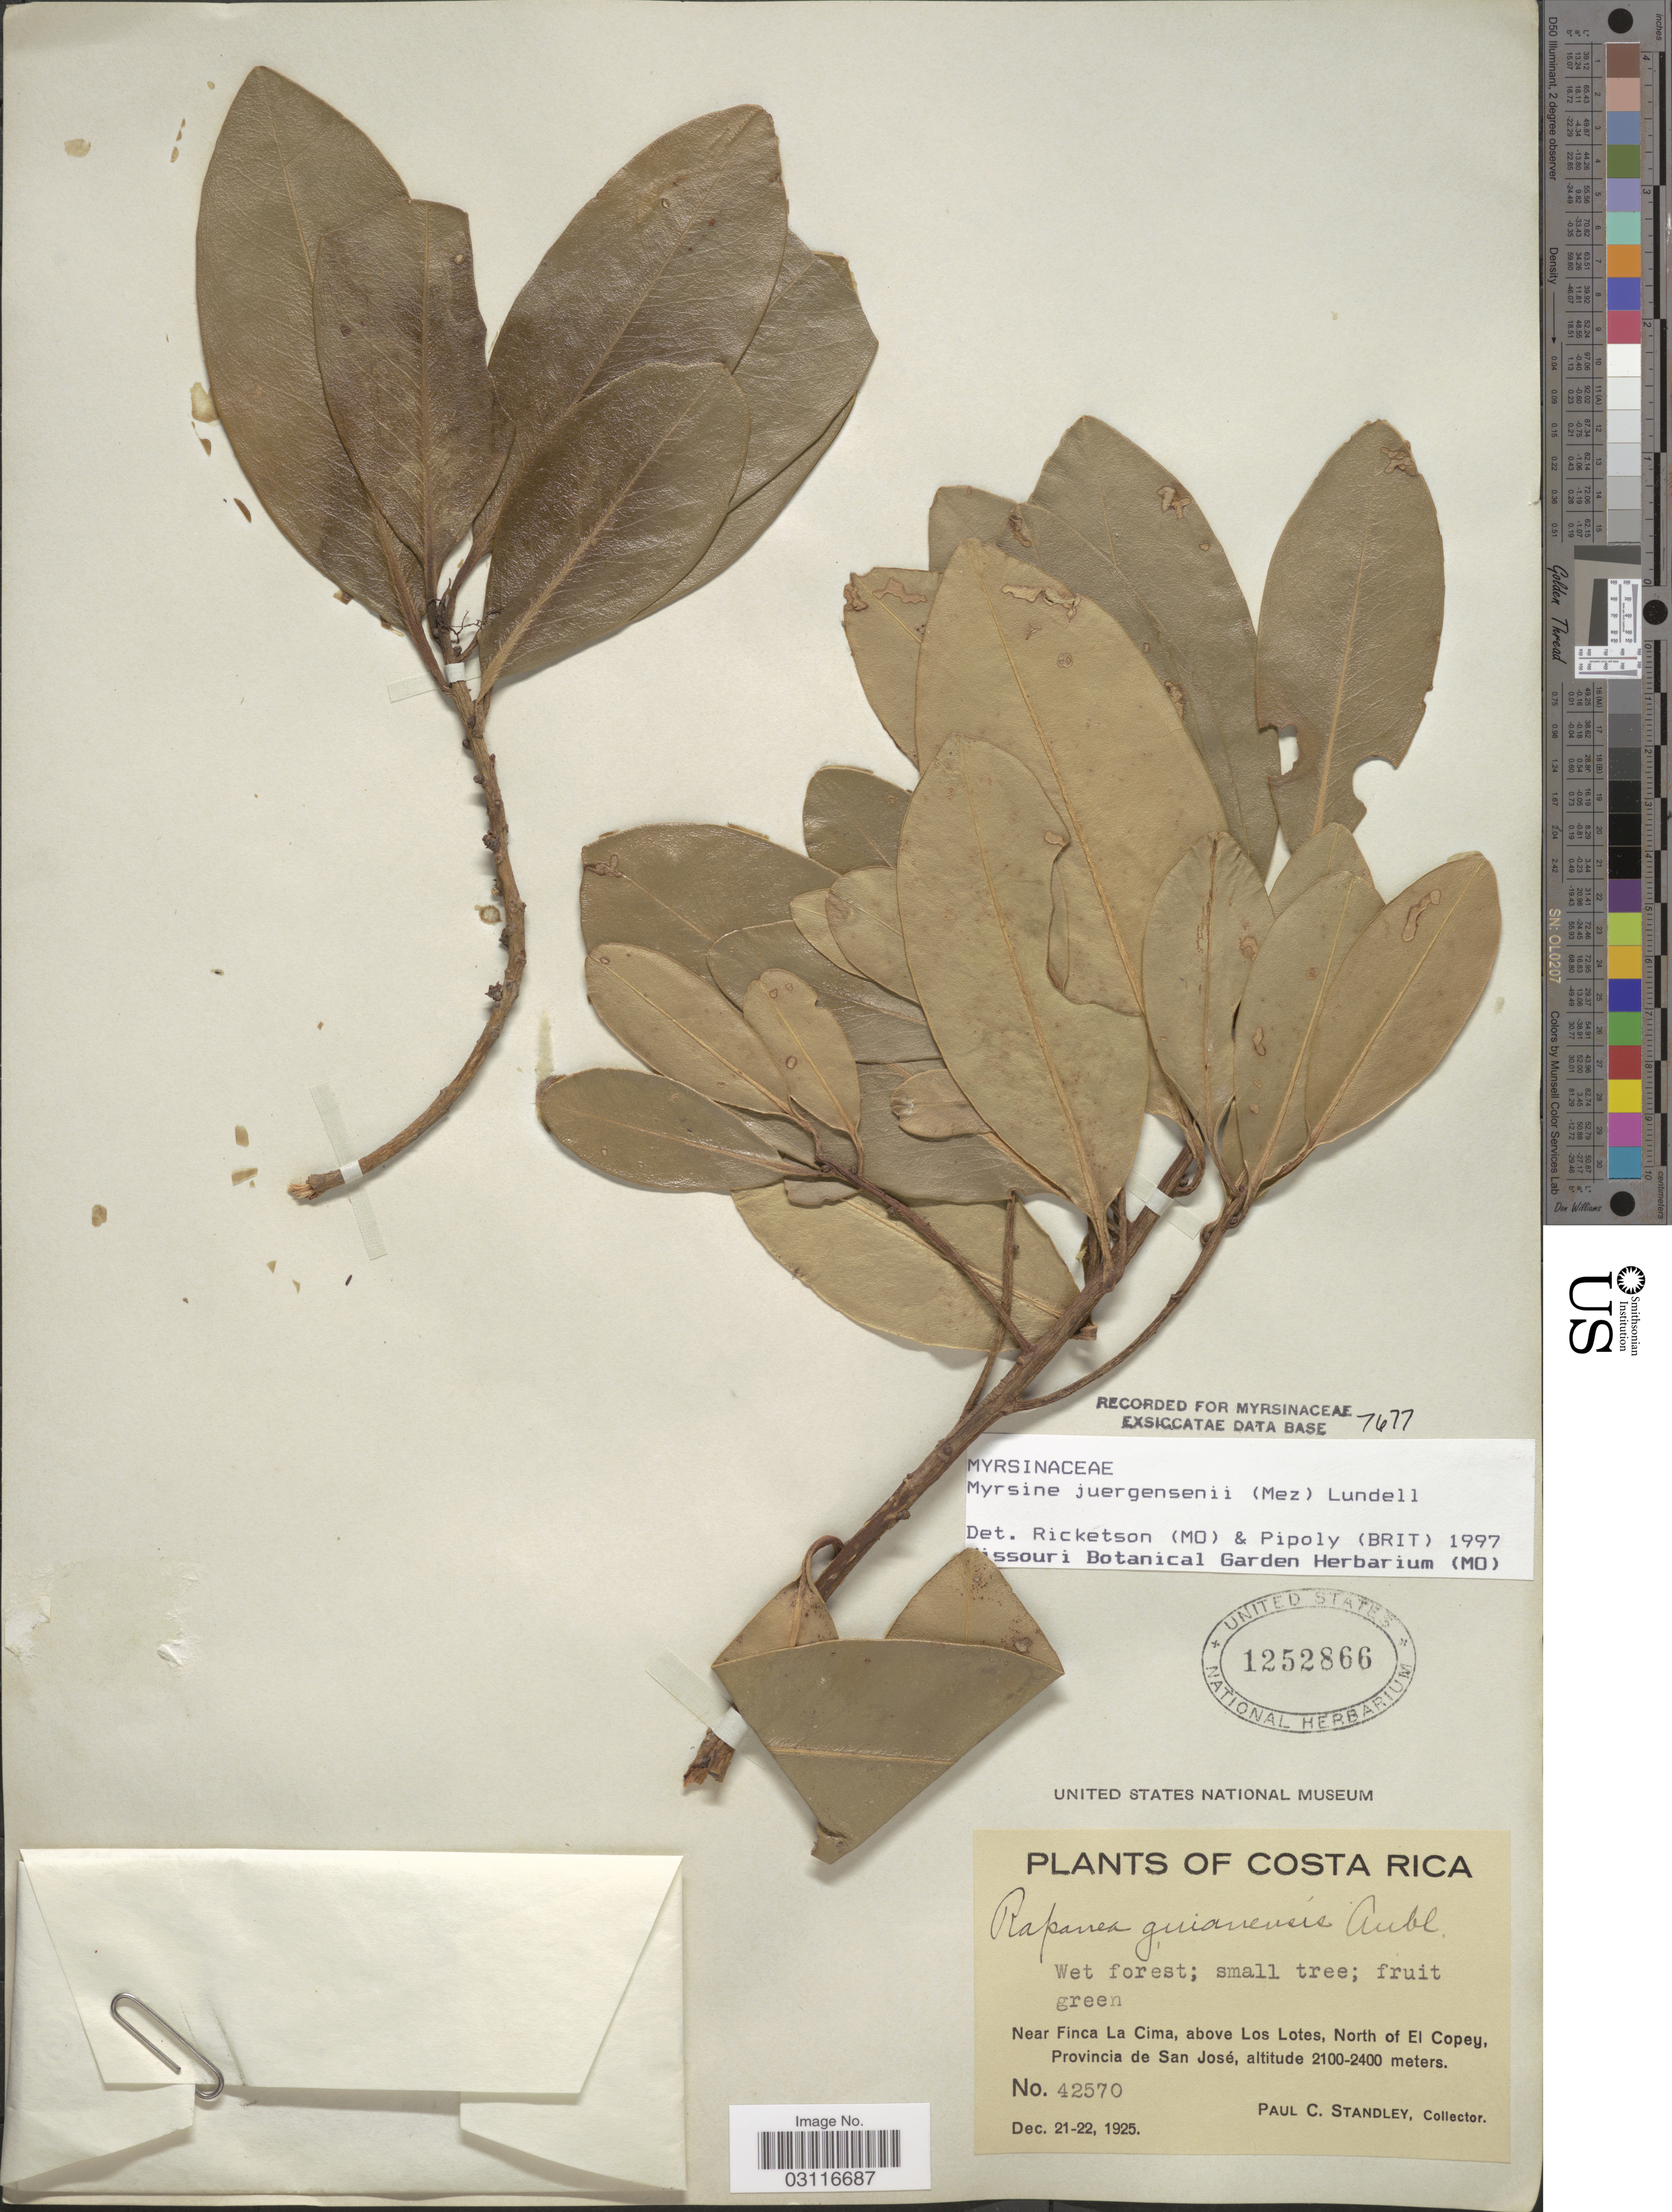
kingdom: Plantae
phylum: Tracheophyta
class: Magnoliopsida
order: Ericales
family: Primulaceae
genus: Myrsine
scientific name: Myrsine juergensenii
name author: (Mez) Lundell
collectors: P. C. Standley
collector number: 42570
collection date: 1925-12-21/1925-12-22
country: Costa Rica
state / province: San José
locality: Near Finca La Cima, above Los Lotes, North of El Copey.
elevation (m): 2100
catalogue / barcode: US 1252866